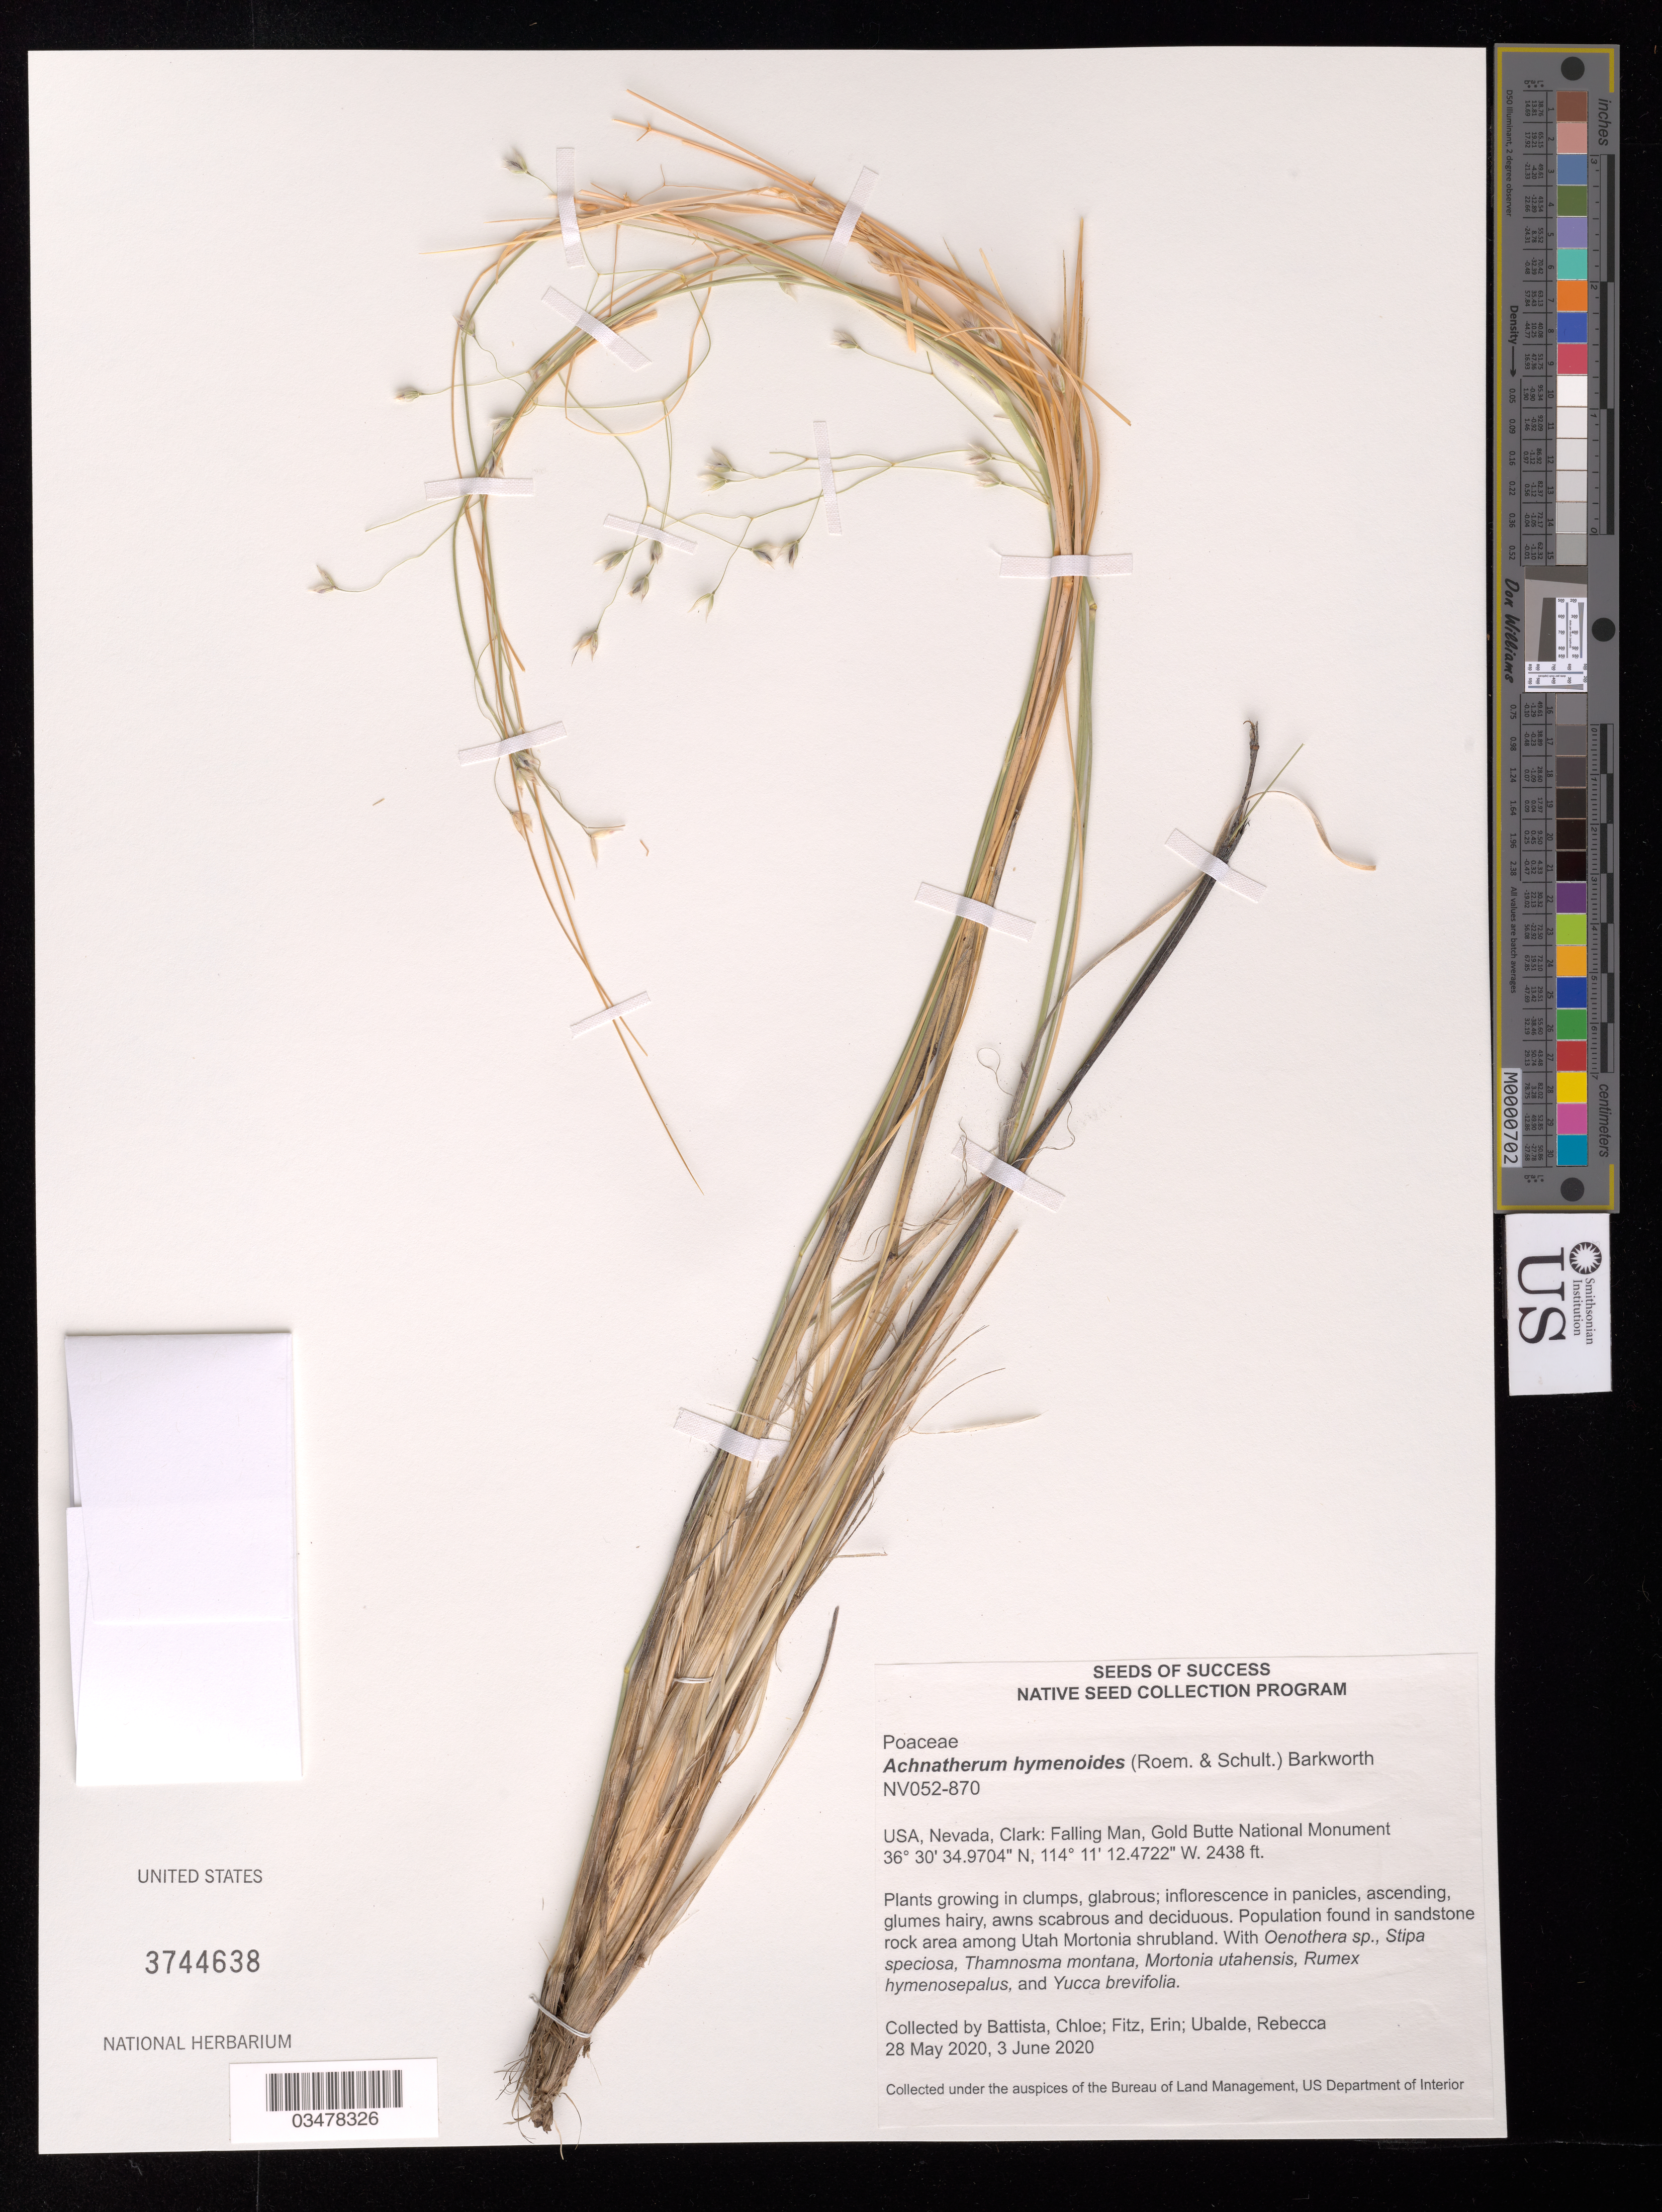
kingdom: Plantae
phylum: Tracheophyta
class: Liliopsida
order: Poales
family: Poaceae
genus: Achnatherum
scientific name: Achnatherum hymenoides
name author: (Roem. & Schult.) Barkworth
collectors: C. Battista, E. Fitz & R. Ubalde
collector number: NV052-870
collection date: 2020-05-28,2020-06-03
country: United States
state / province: Nevada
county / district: Clark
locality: Falling Man, Gold Butte National Monument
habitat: Sandstone rock area among Utah Mortonia shrubland. With Oenothera sp., Stipa speciosa, Yucca brevifolia, etc.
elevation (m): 743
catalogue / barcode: US 3744638